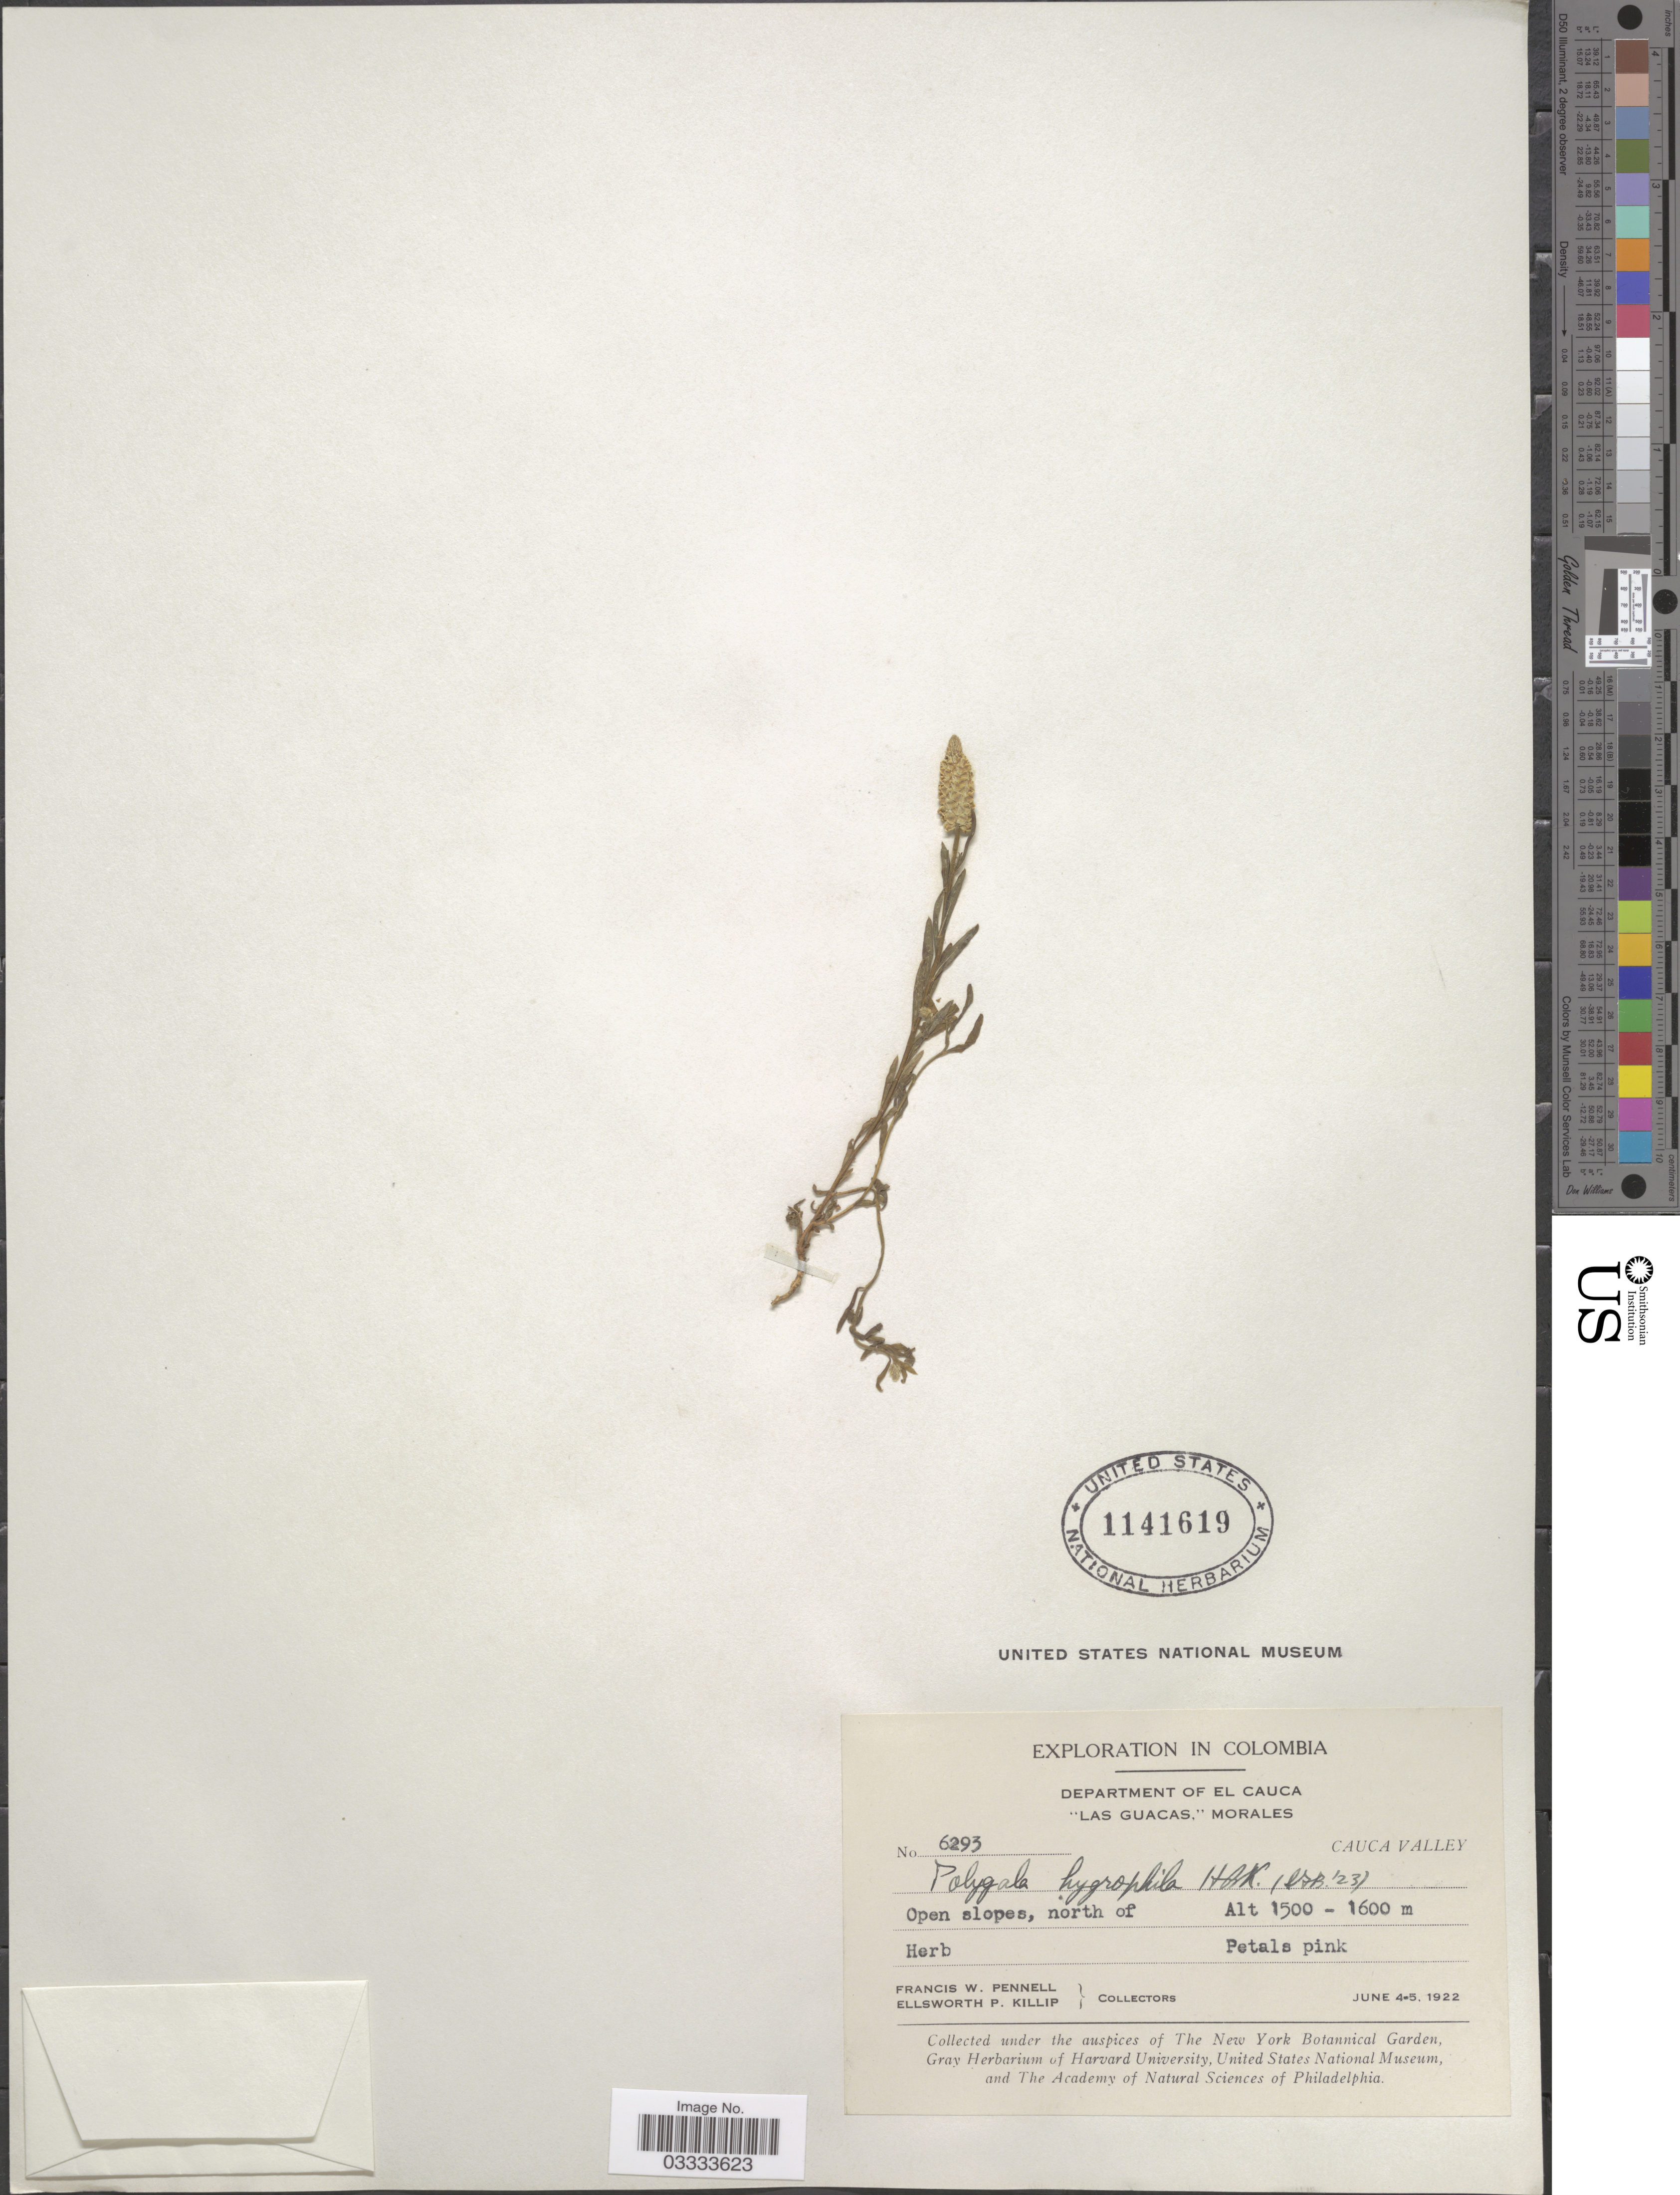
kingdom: Plantae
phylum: Tracheophyta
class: Magnoliopsida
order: Fabales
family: Polygalaceae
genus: Polygala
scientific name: Polygala hygrophila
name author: Kunth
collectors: F. W. Pennell & E. P. Killip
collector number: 6293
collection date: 1922-06-04/1922-06-05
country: Colombia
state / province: Cauca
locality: Department of El Cauca. "Las Guacas", Morelos. Cauca Valley. Open slopes, north of.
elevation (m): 1500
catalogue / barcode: US 1141619